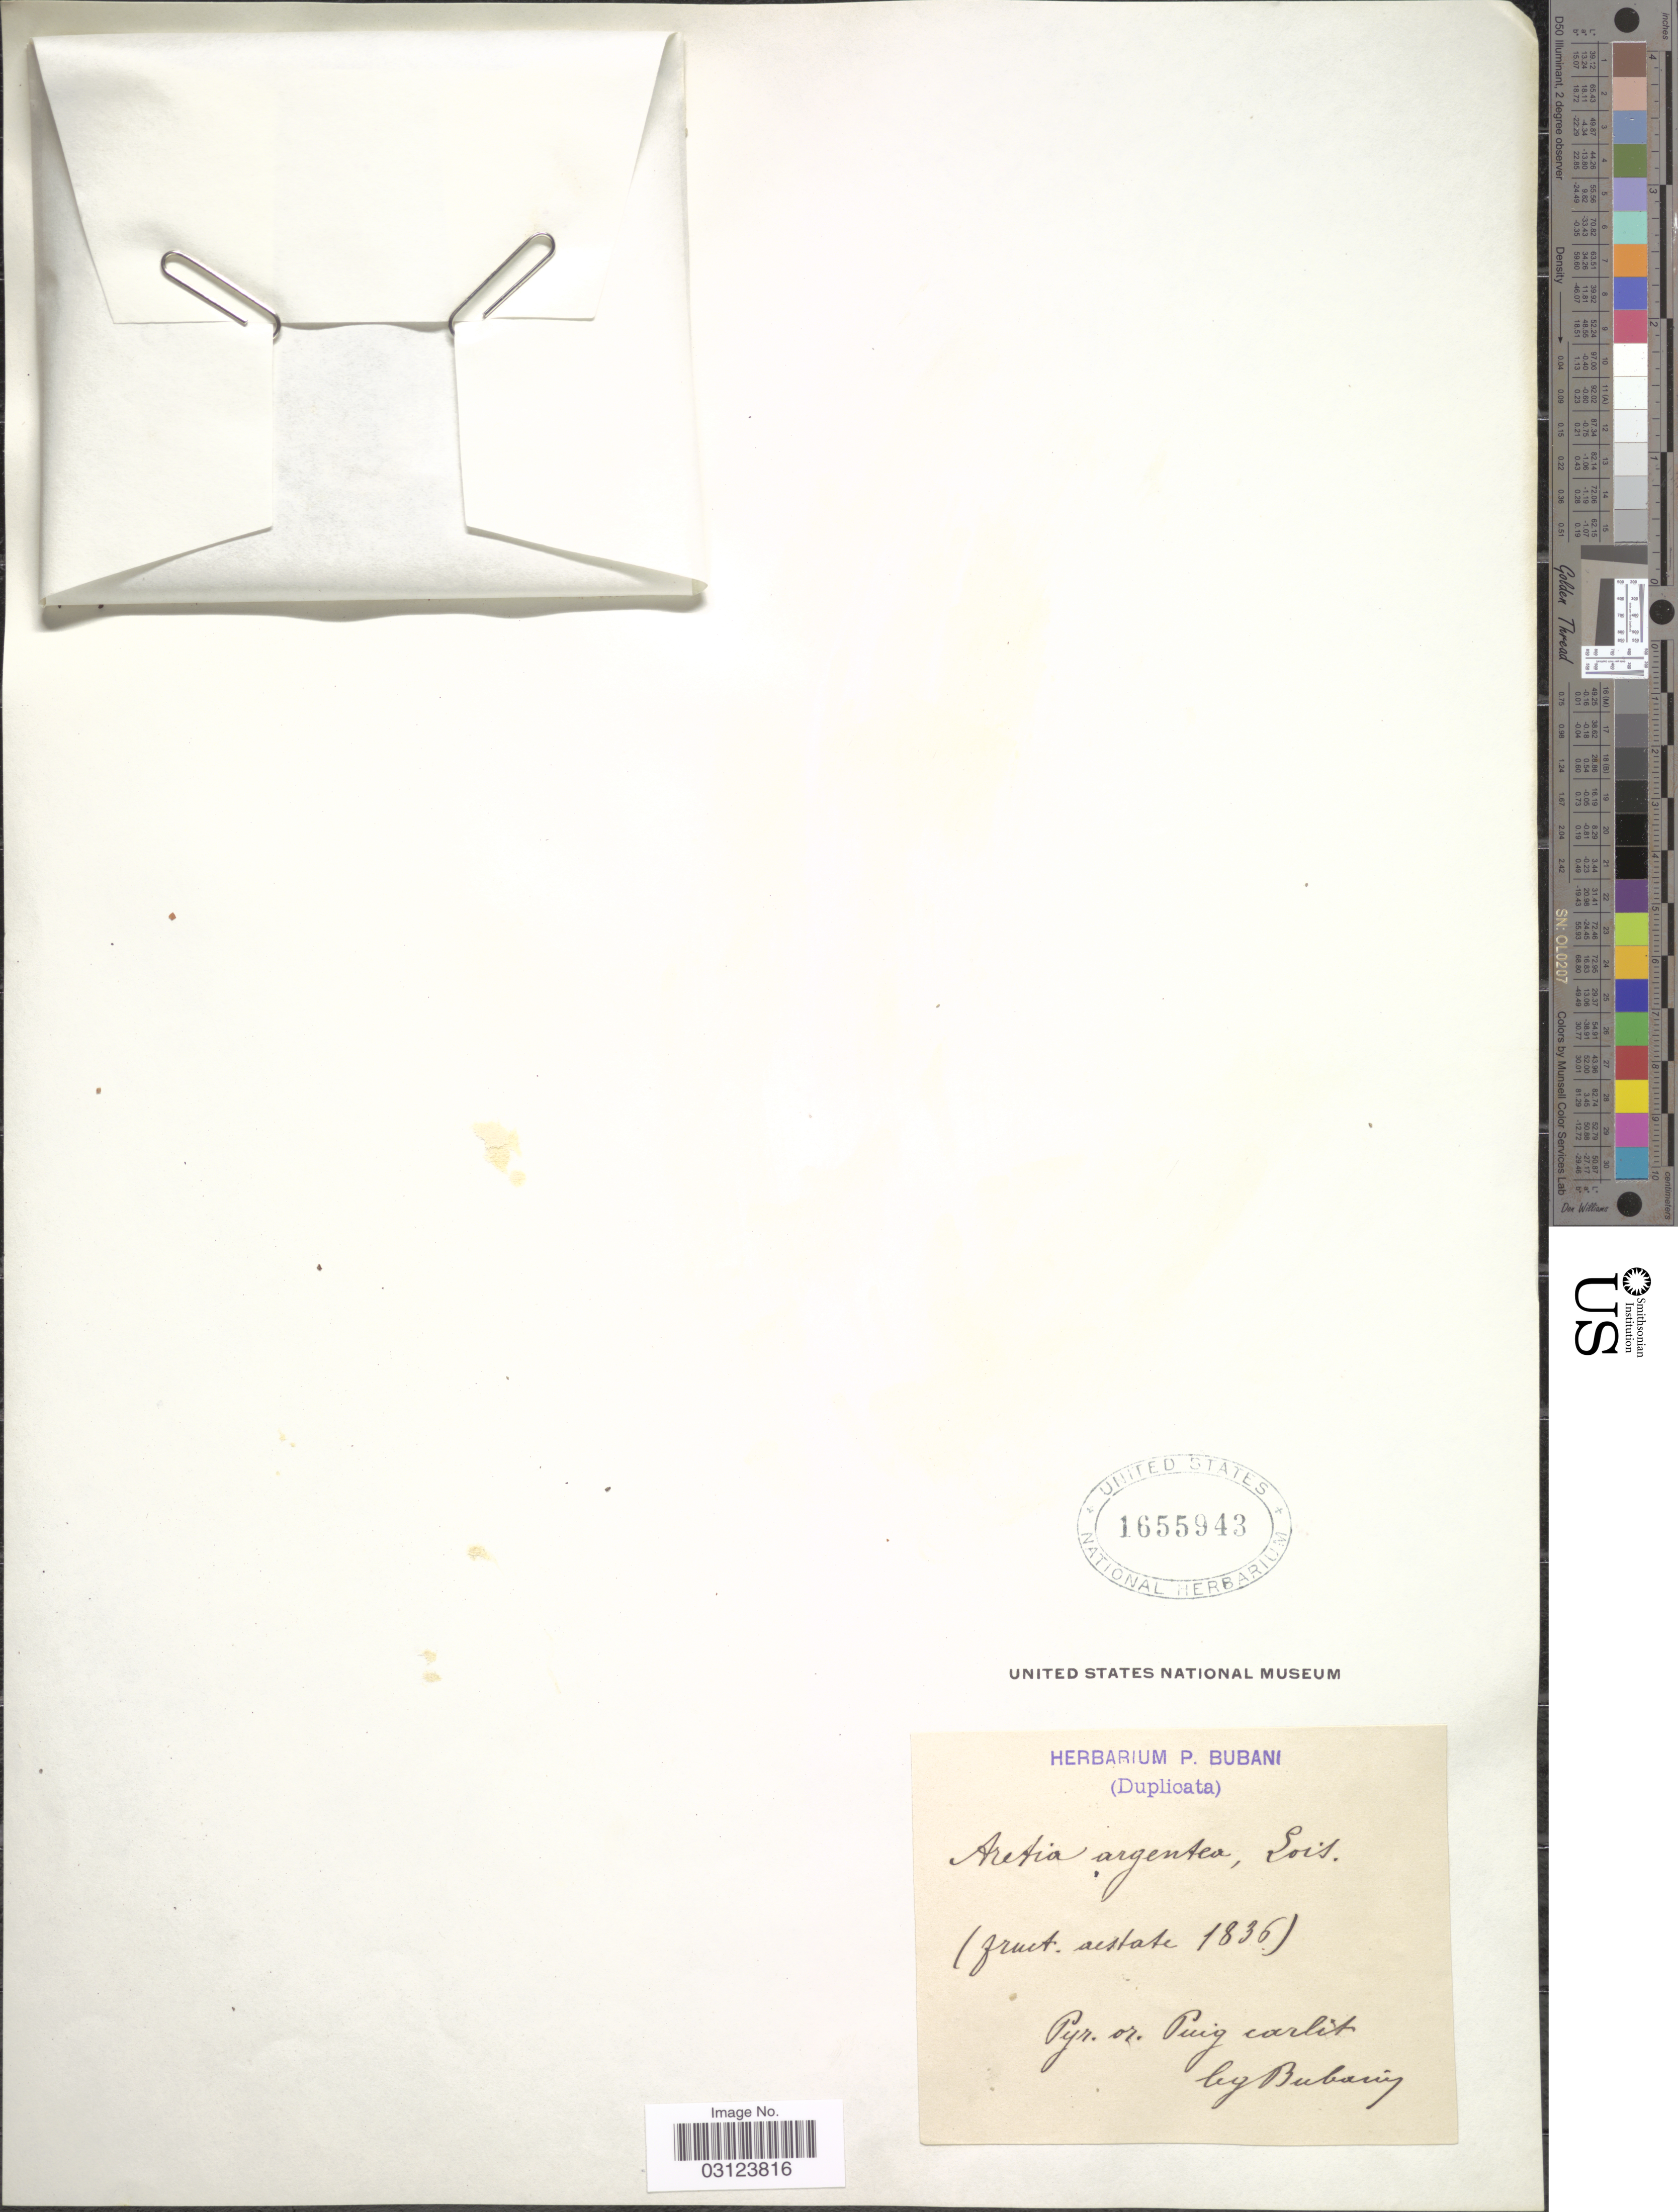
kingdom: Plantae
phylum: Tracheophyta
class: Magnoliopsida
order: Ericales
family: Primulaceae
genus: Androsace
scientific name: Androsace argentea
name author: Lapeyr.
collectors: Bubany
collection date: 1836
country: France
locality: Pyr. or. Puig carlit.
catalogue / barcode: US 1655943